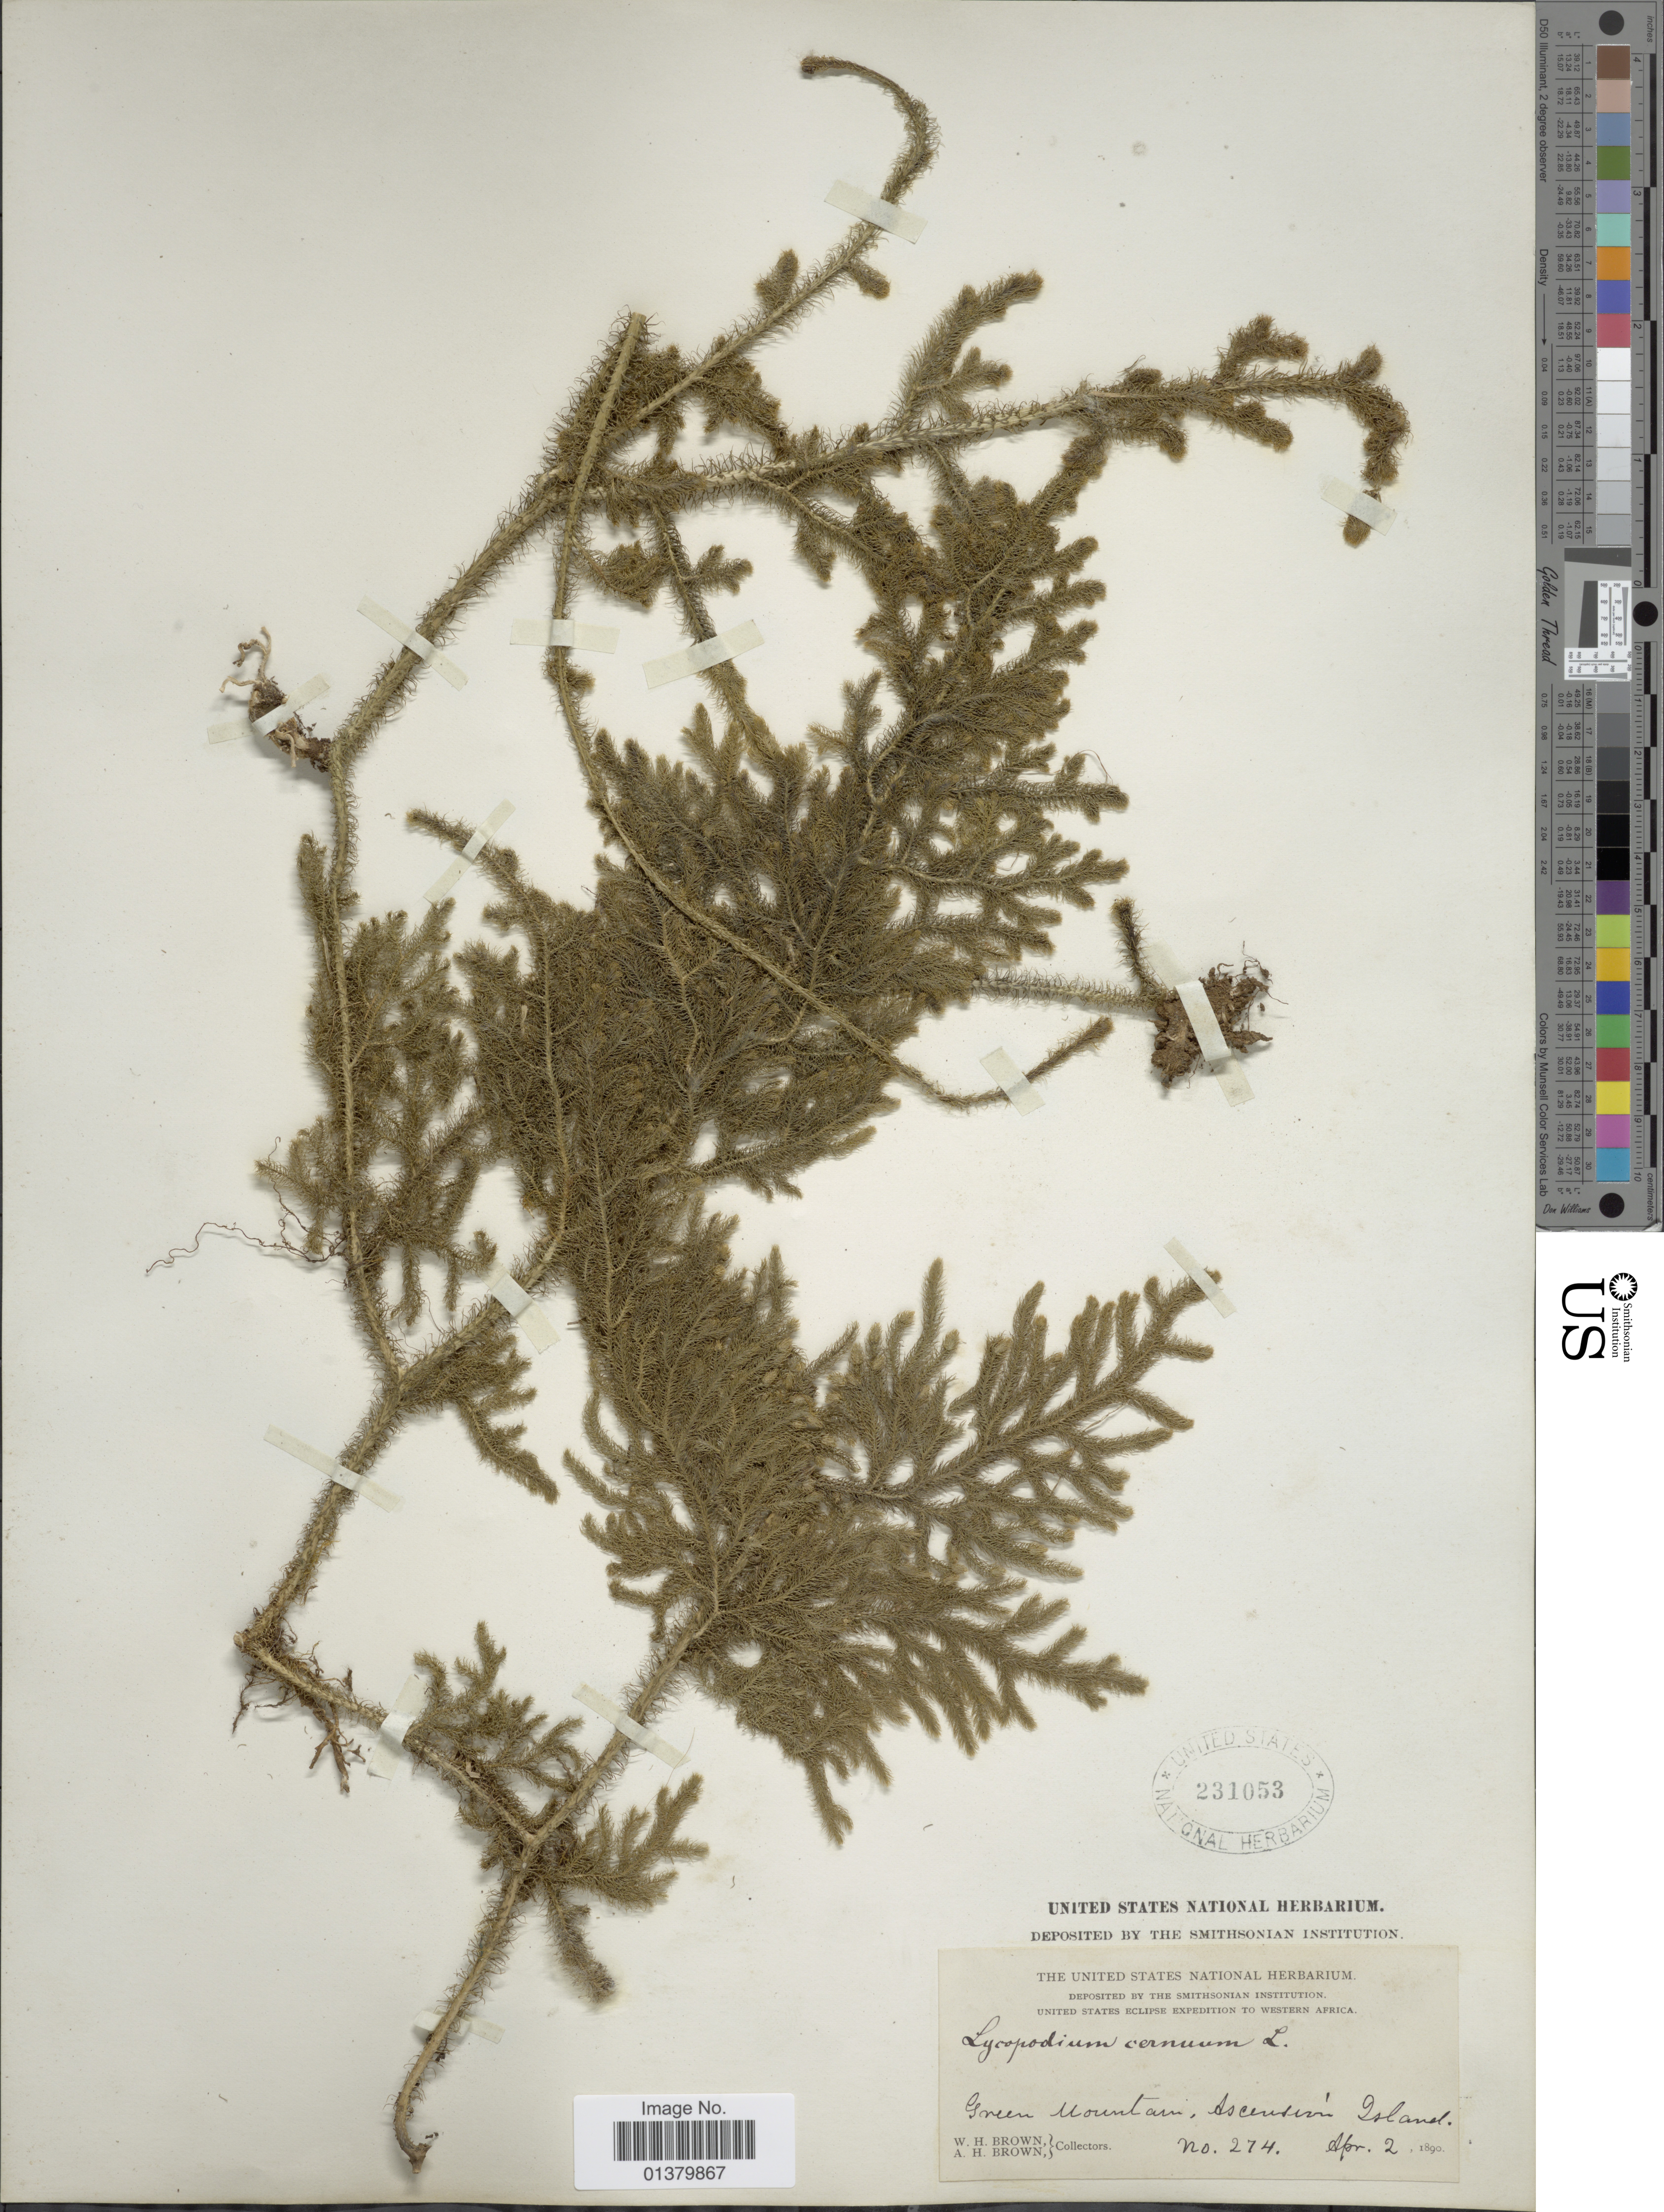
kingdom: Plantae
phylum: Tracheophyta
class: Lycopodiopsida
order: Lycopodiales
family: Lycopodiaceae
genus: Palhinhaea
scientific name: Palhinhaea cernua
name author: (L.) Vasc. & Franco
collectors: W. H. Brown & A. H. Brown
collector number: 274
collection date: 1893-04-02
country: St. Helena Islands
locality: Green Mountain, Ascension Island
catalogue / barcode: US 231053